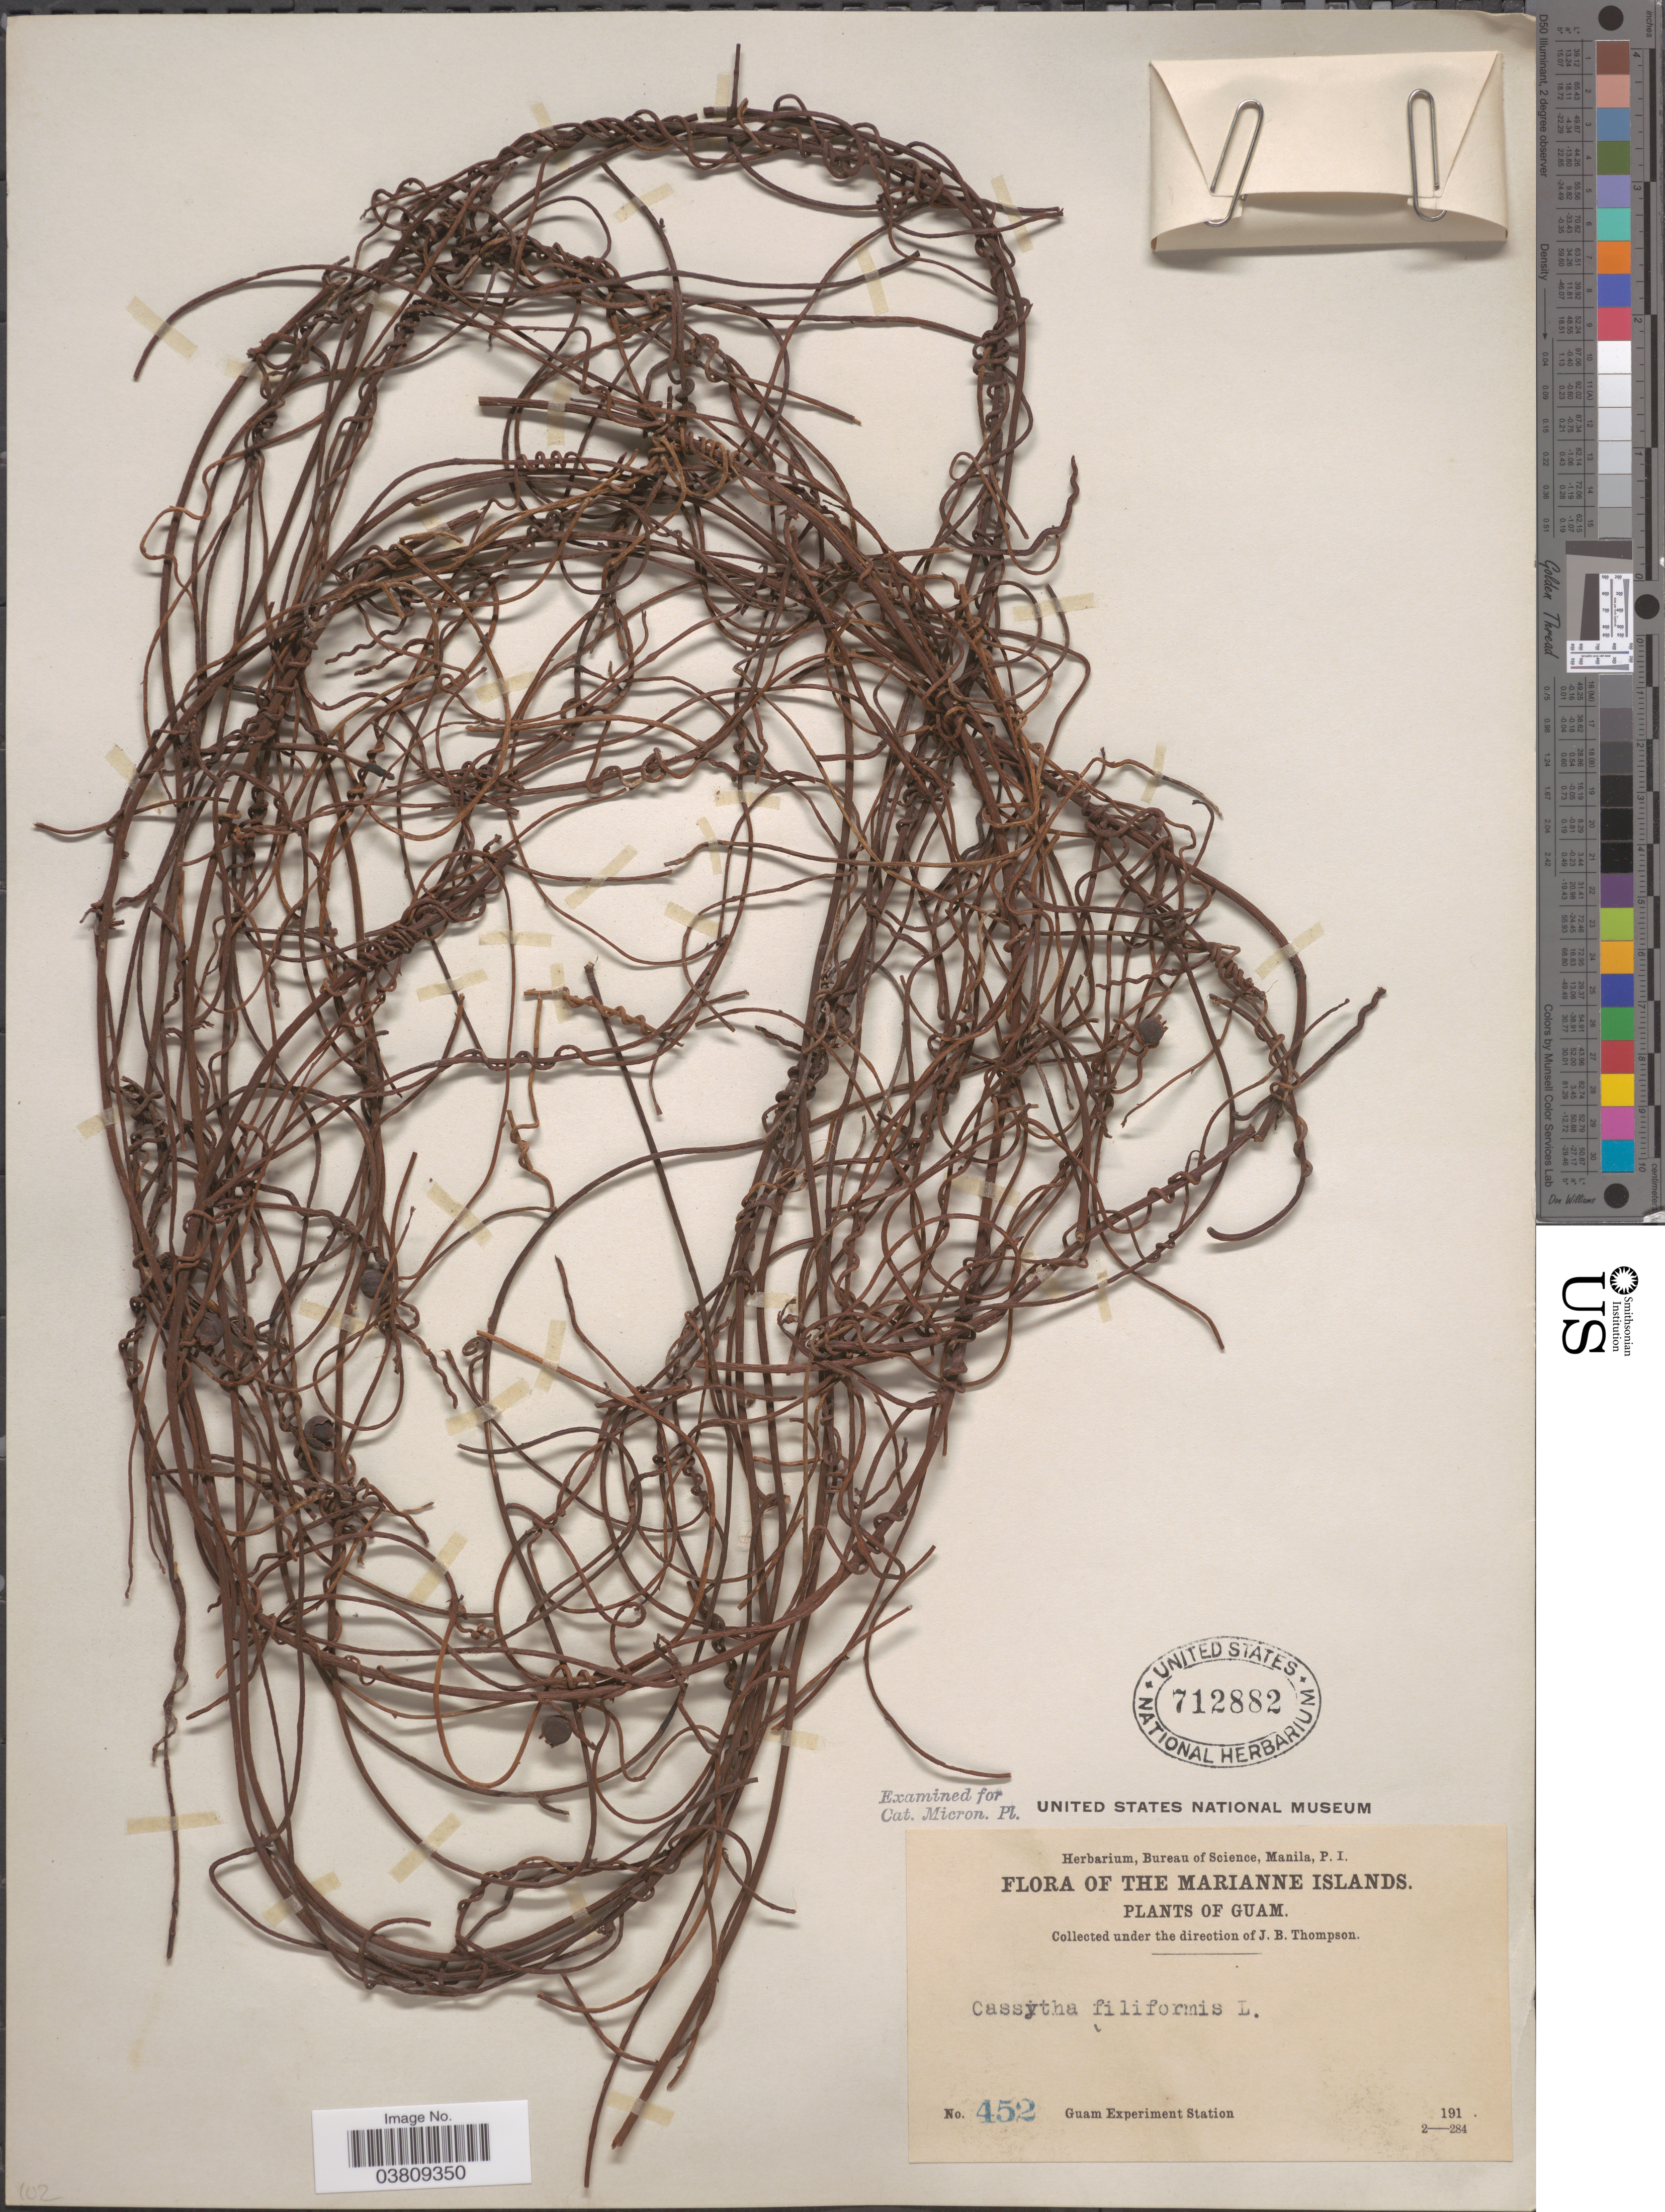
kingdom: Plantae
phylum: Tracheophyta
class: Magnoliopsida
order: Laurales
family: Lauraceae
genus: Cassytha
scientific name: Cassytha filiformis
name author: L.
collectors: Guam Exp. Sta.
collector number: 452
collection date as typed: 191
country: Guam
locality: The Marianne Islands.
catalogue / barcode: US 712882